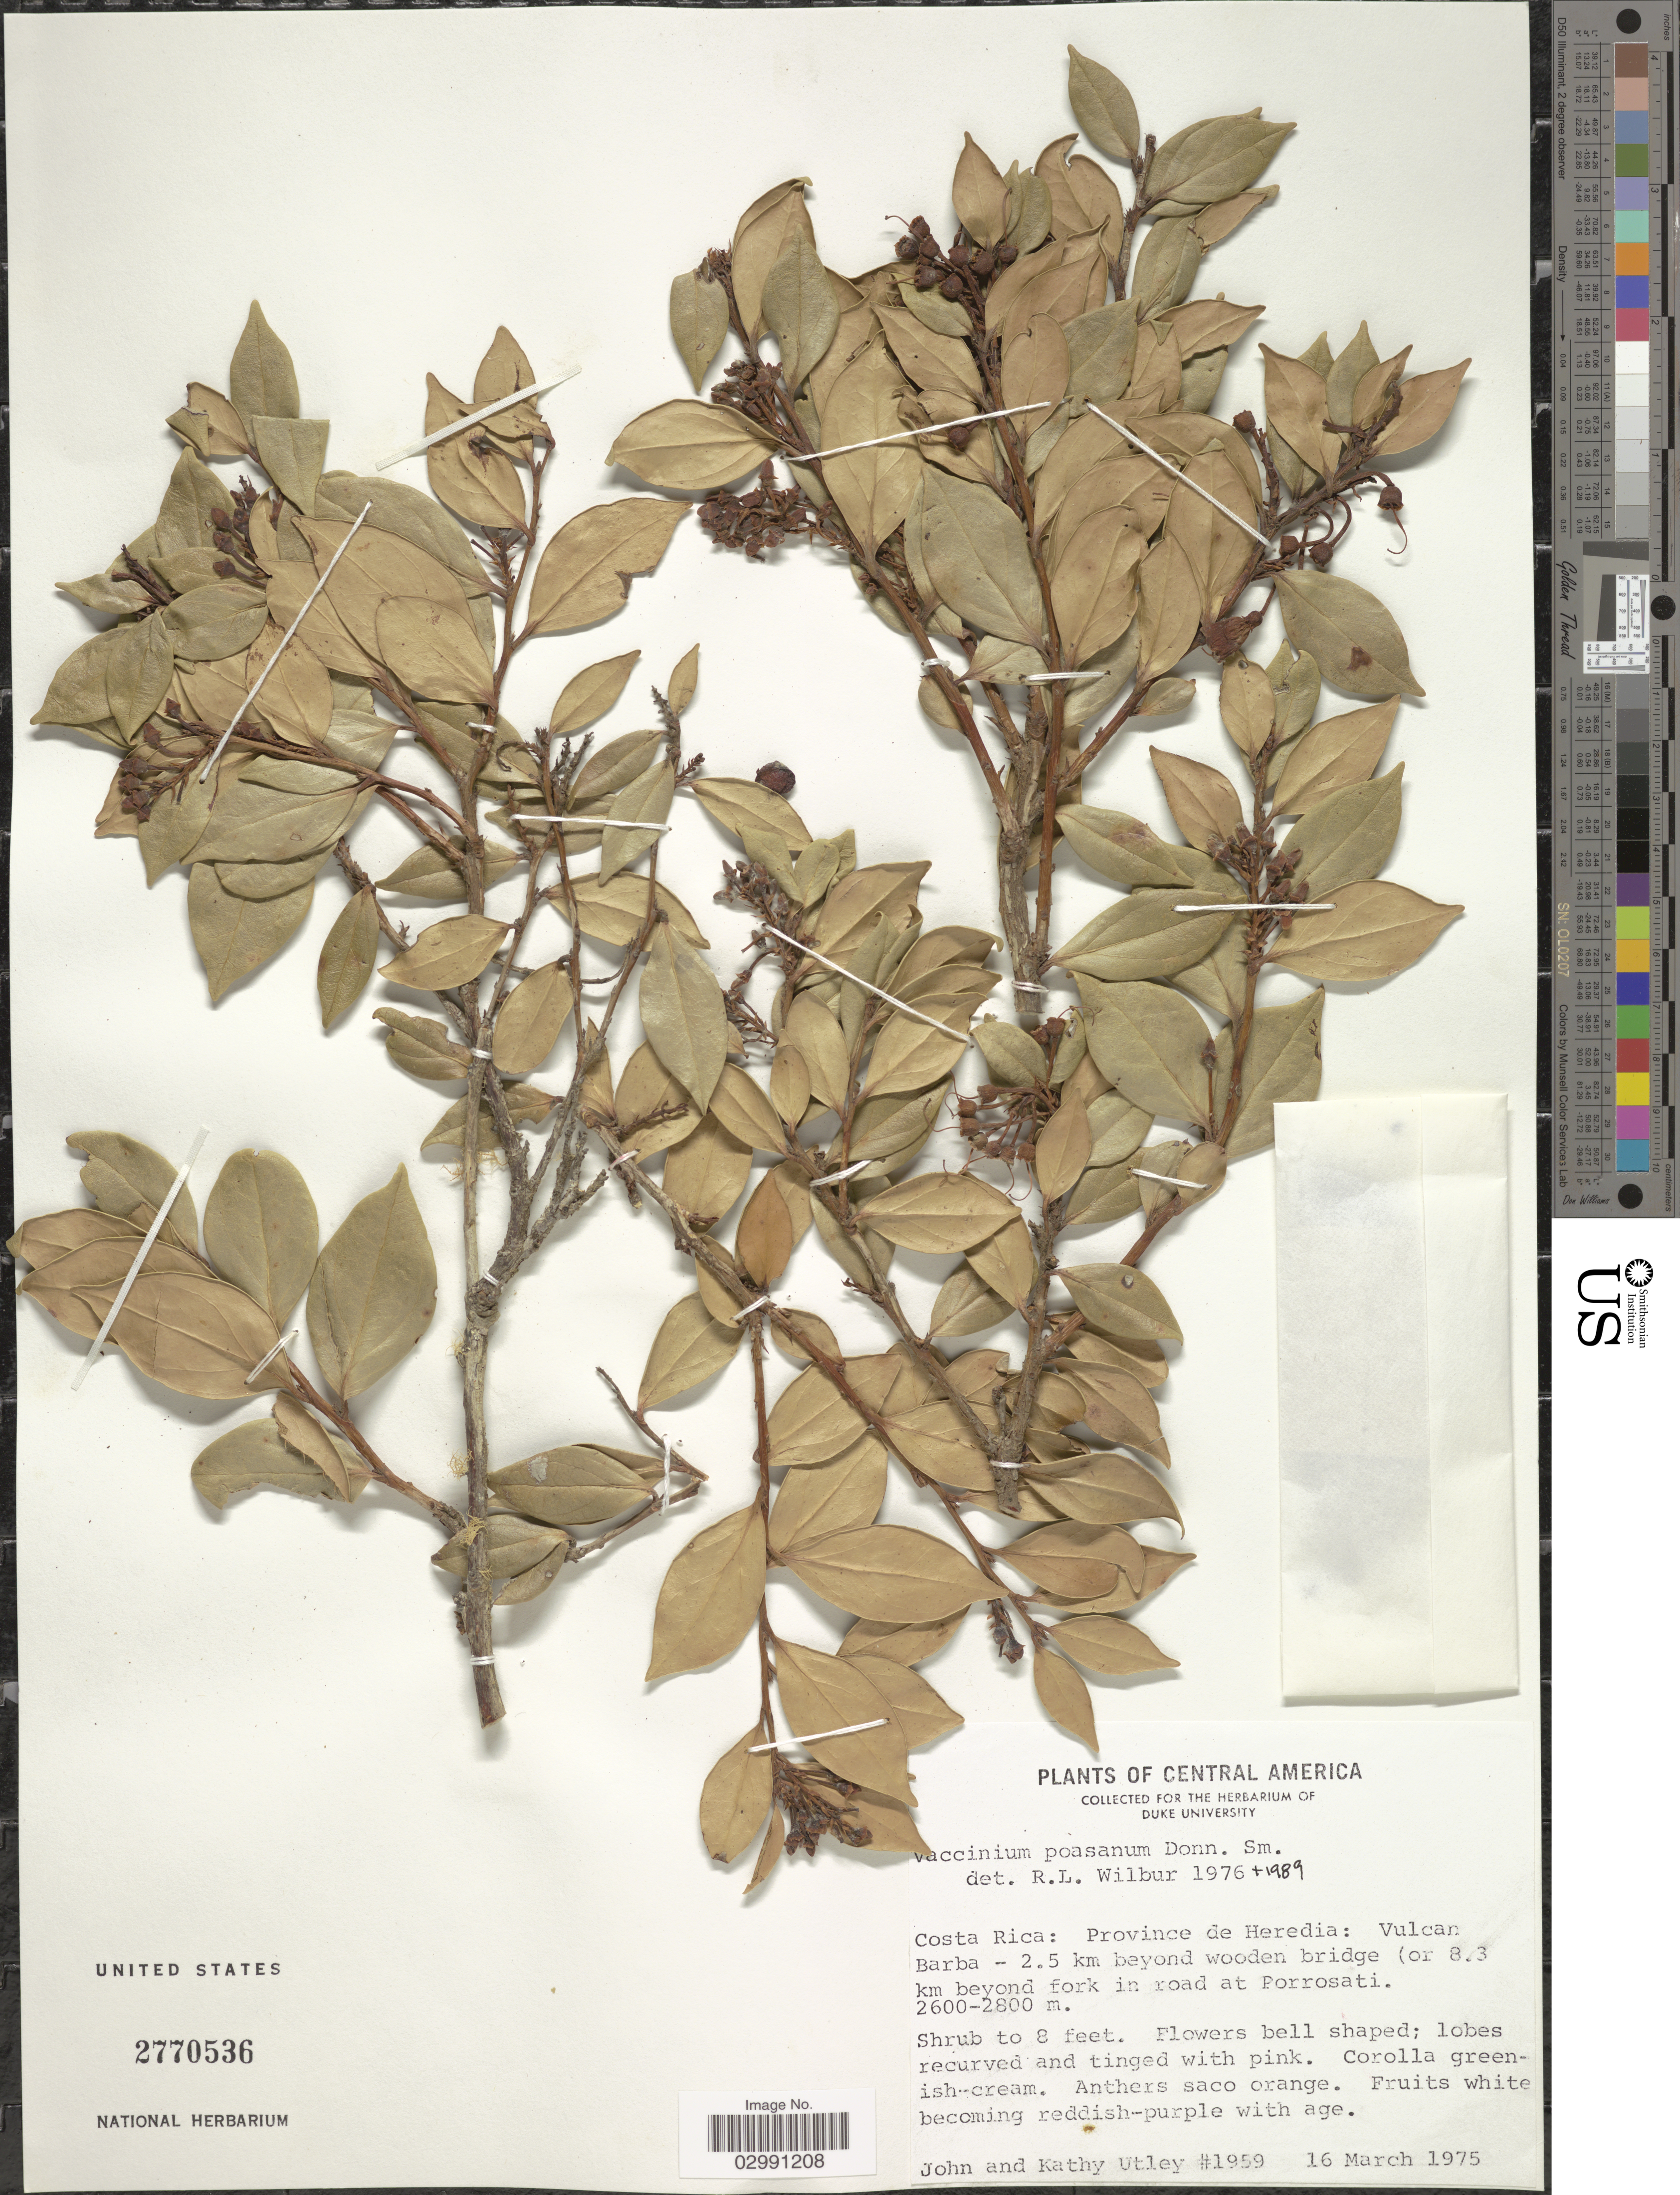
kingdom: Plantae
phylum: Tracheophyta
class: Magnoliopsida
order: Ericales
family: Ericaceae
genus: Vaccinium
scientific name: Vaccinium poasanum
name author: Donn. Sm.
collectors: J. F. Utley & K. Burt-Utley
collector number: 1959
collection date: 1975-03-16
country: Costa Rica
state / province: Heredia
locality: Vulcan Barba - 2.5 km beyond wooden bridge (or 8.3 km beyond fork in road at Porrosati).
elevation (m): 2600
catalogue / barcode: US 2770536